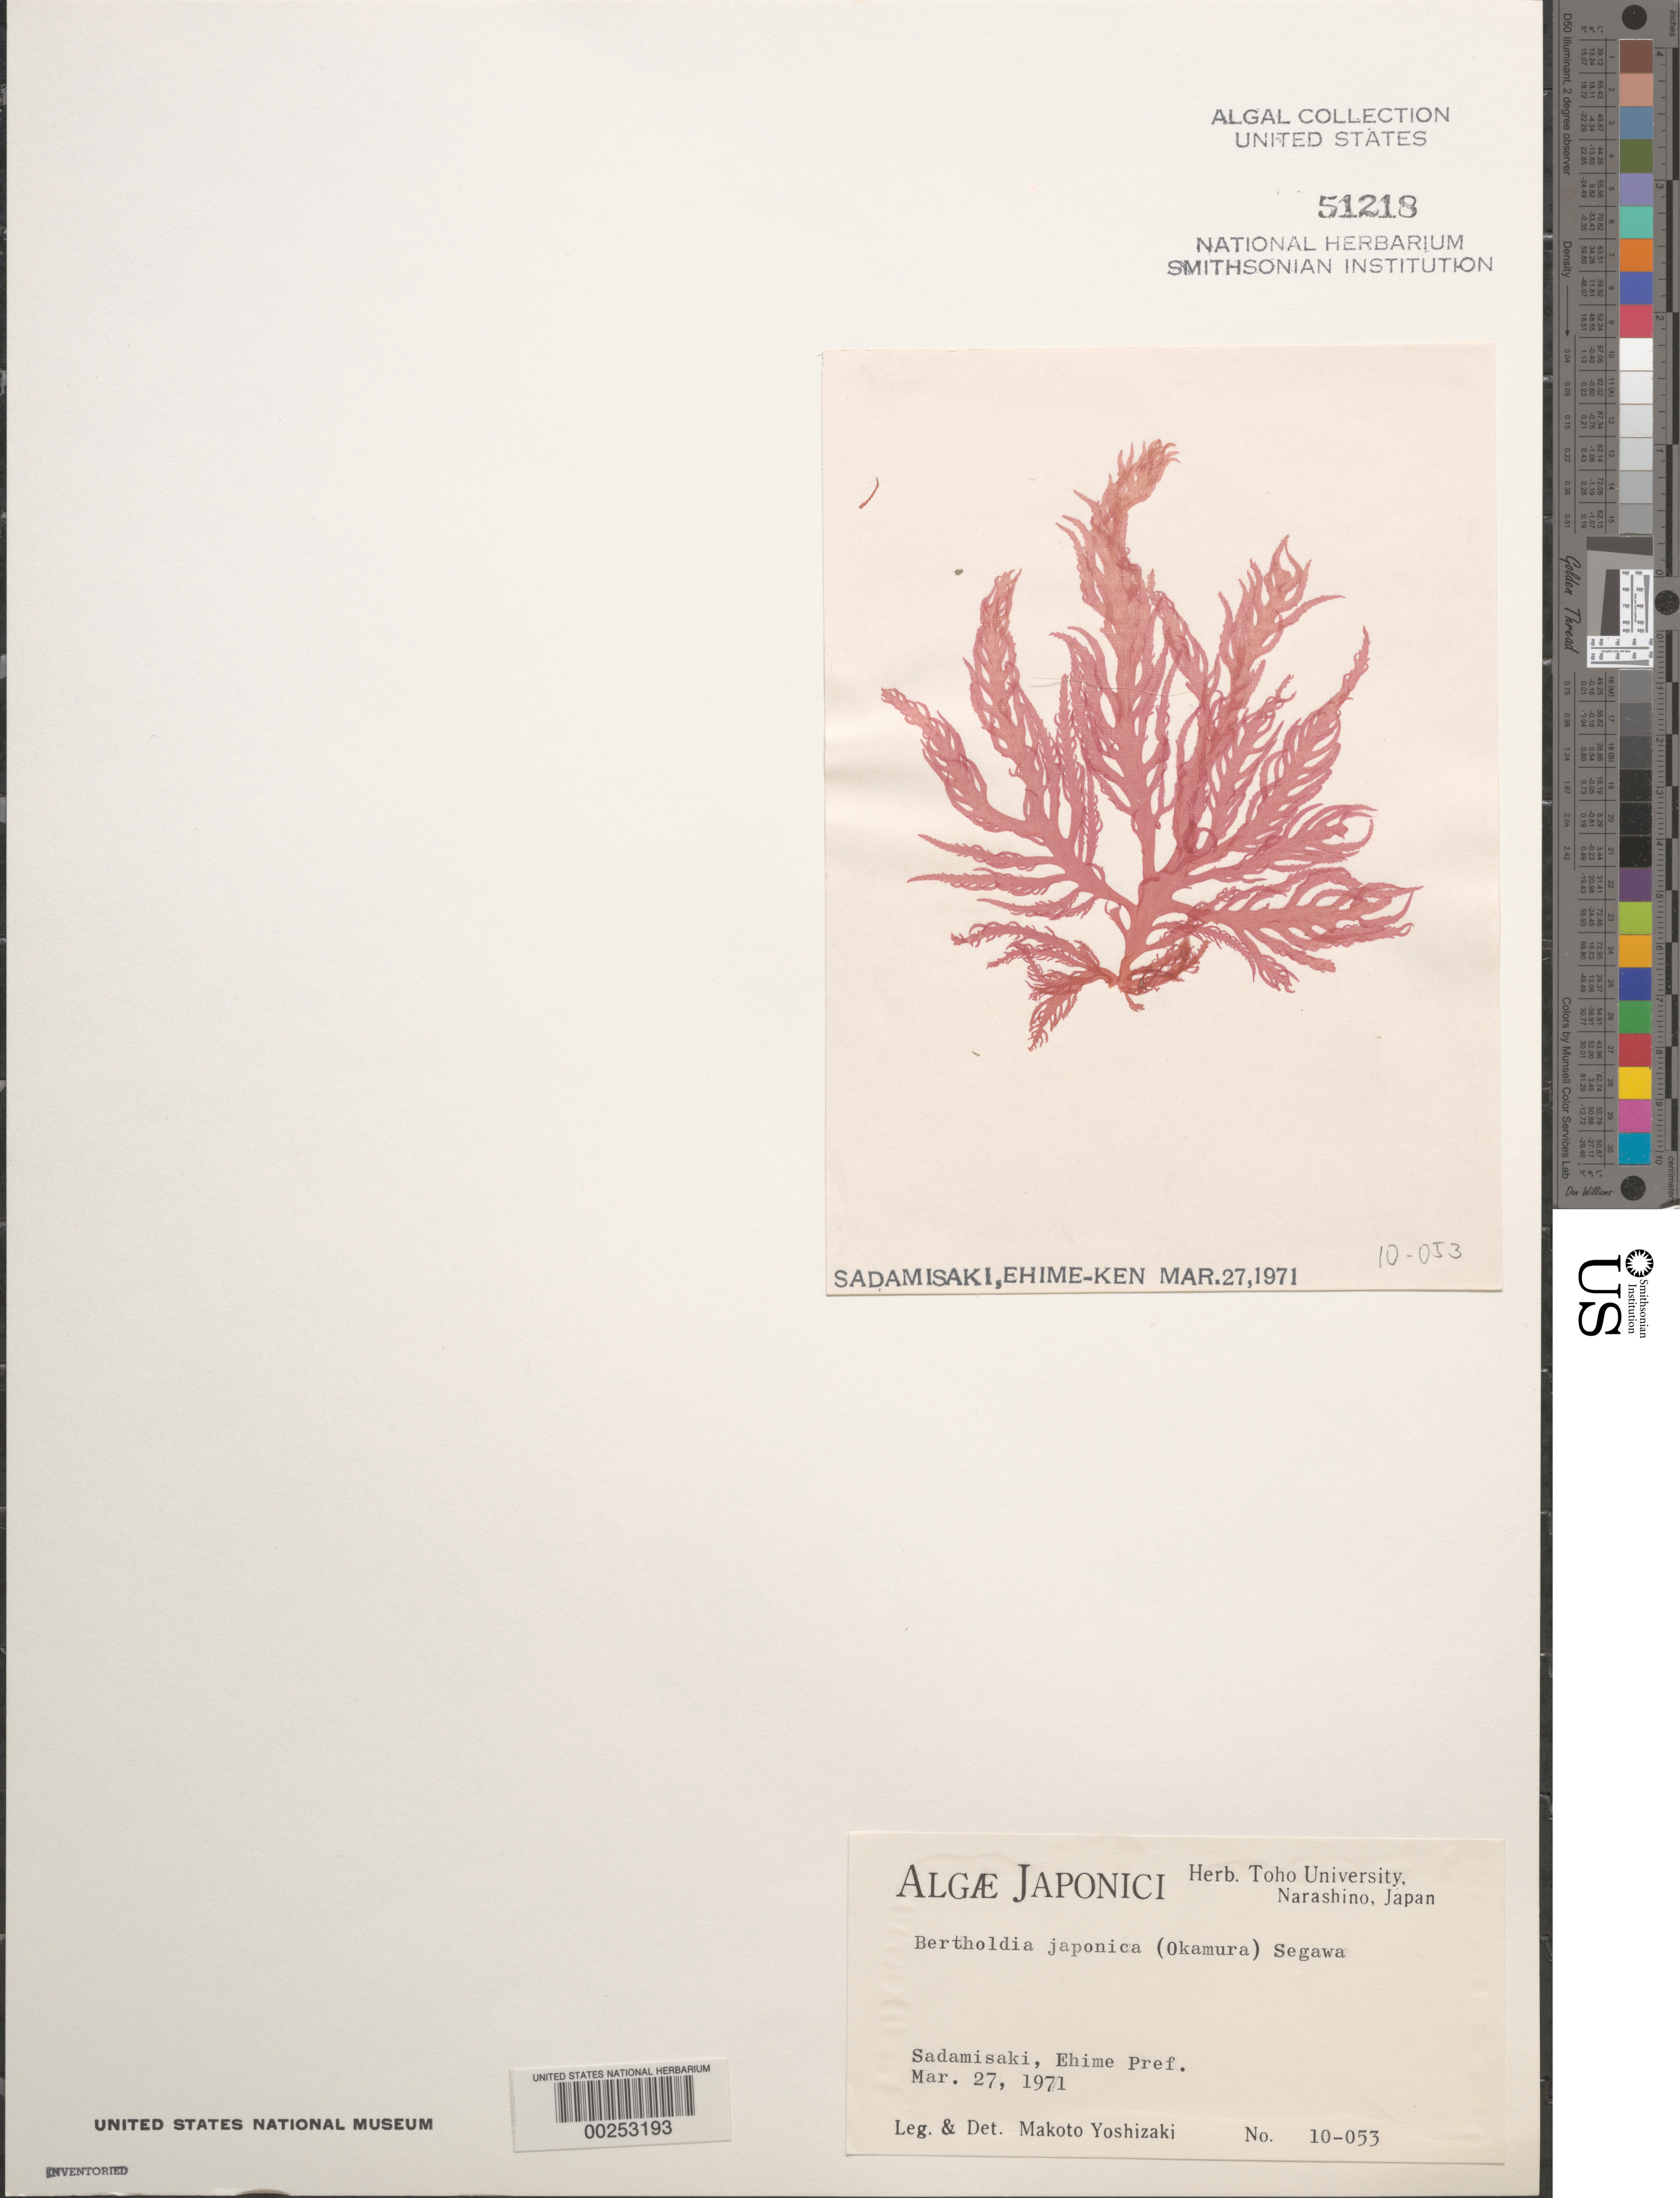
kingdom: Plantae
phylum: Rhodophyta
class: Florideophyceae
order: Gigartinales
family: Calosiphoniaceae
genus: Bertholdia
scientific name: Bertholdia japonica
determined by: Yoshizaki, M.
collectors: M. Yoshizaki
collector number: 10-053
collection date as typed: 27 Mar 1971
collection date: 1971-03-27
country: Japan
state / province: Ehime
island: Shikoku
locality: Sadamisaki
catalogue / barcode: US 51218